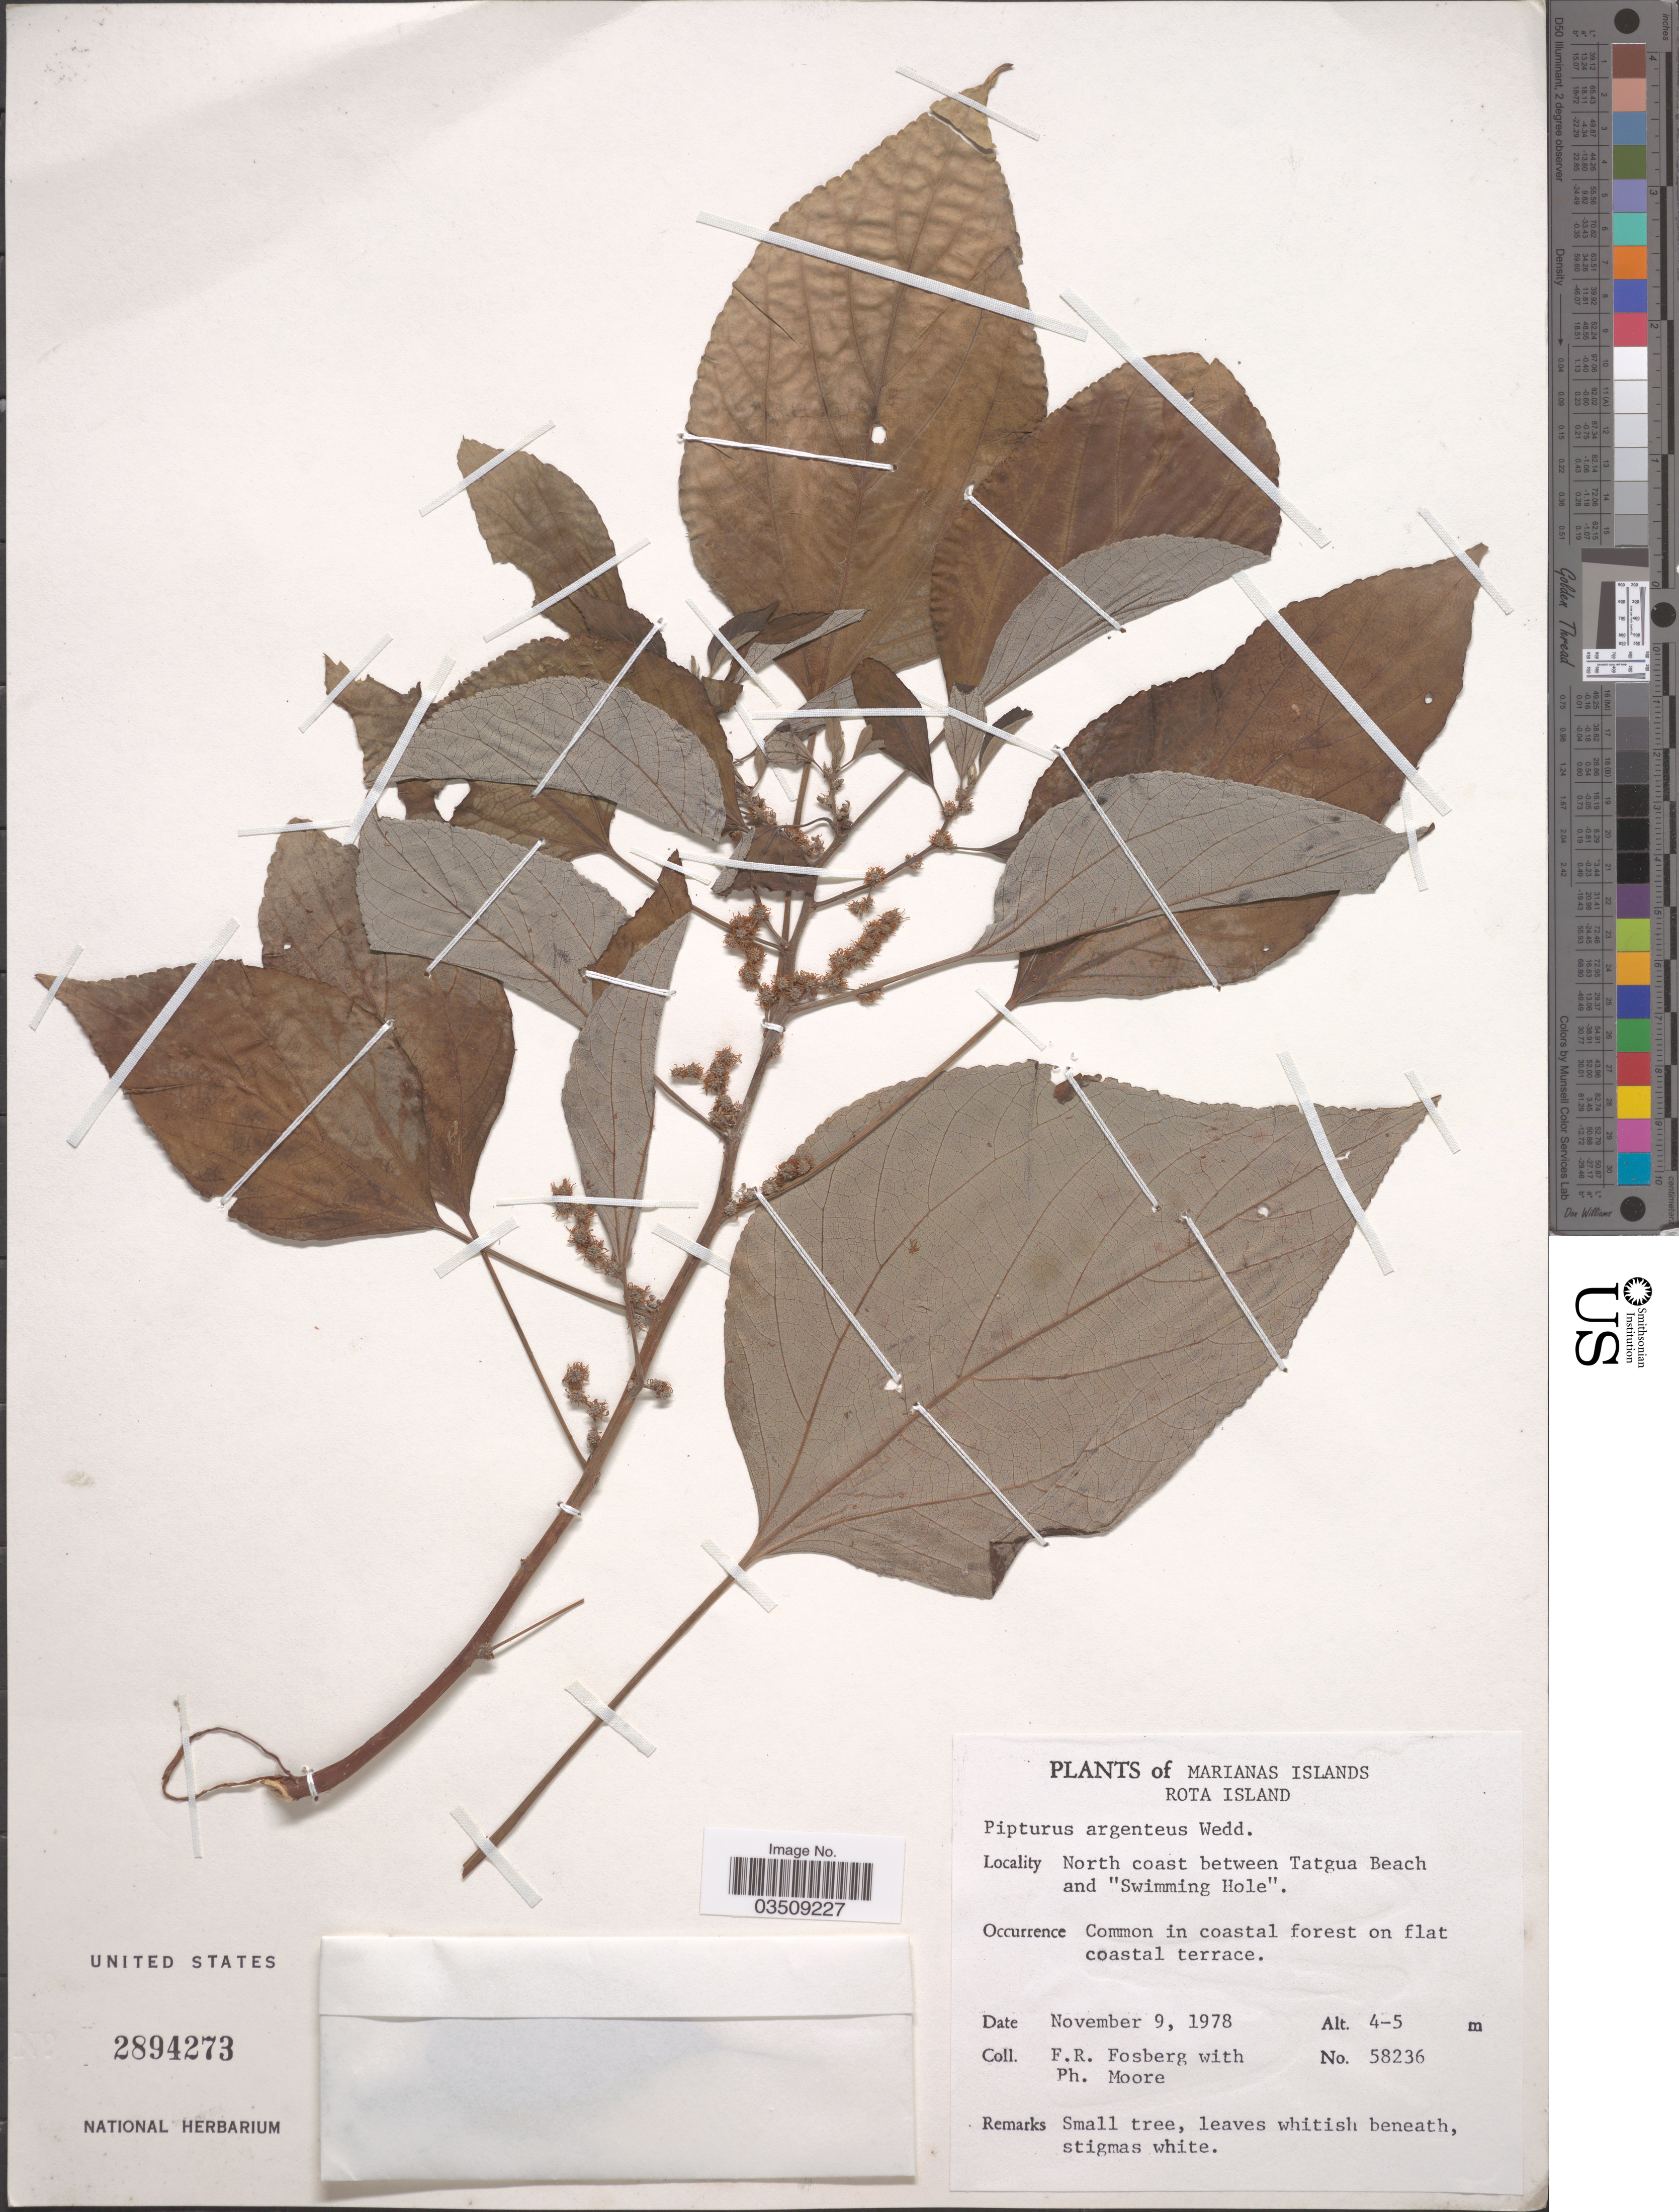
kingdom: Plantae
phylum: Tracheophyta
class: Magnoliopsida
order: Rosales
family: Urticaceae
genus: Pipturus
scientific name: Pipturus argenteus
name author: (G. Forst.) Wedd.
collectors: F. R. Fosberg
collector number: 58236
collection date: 1978-11-09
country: Northern Mariana Islands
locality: Marianas Islands. Rota Island. North coast between Tatgua Beach and "Swimming Hole".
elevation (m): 4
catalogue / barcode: US 2894273